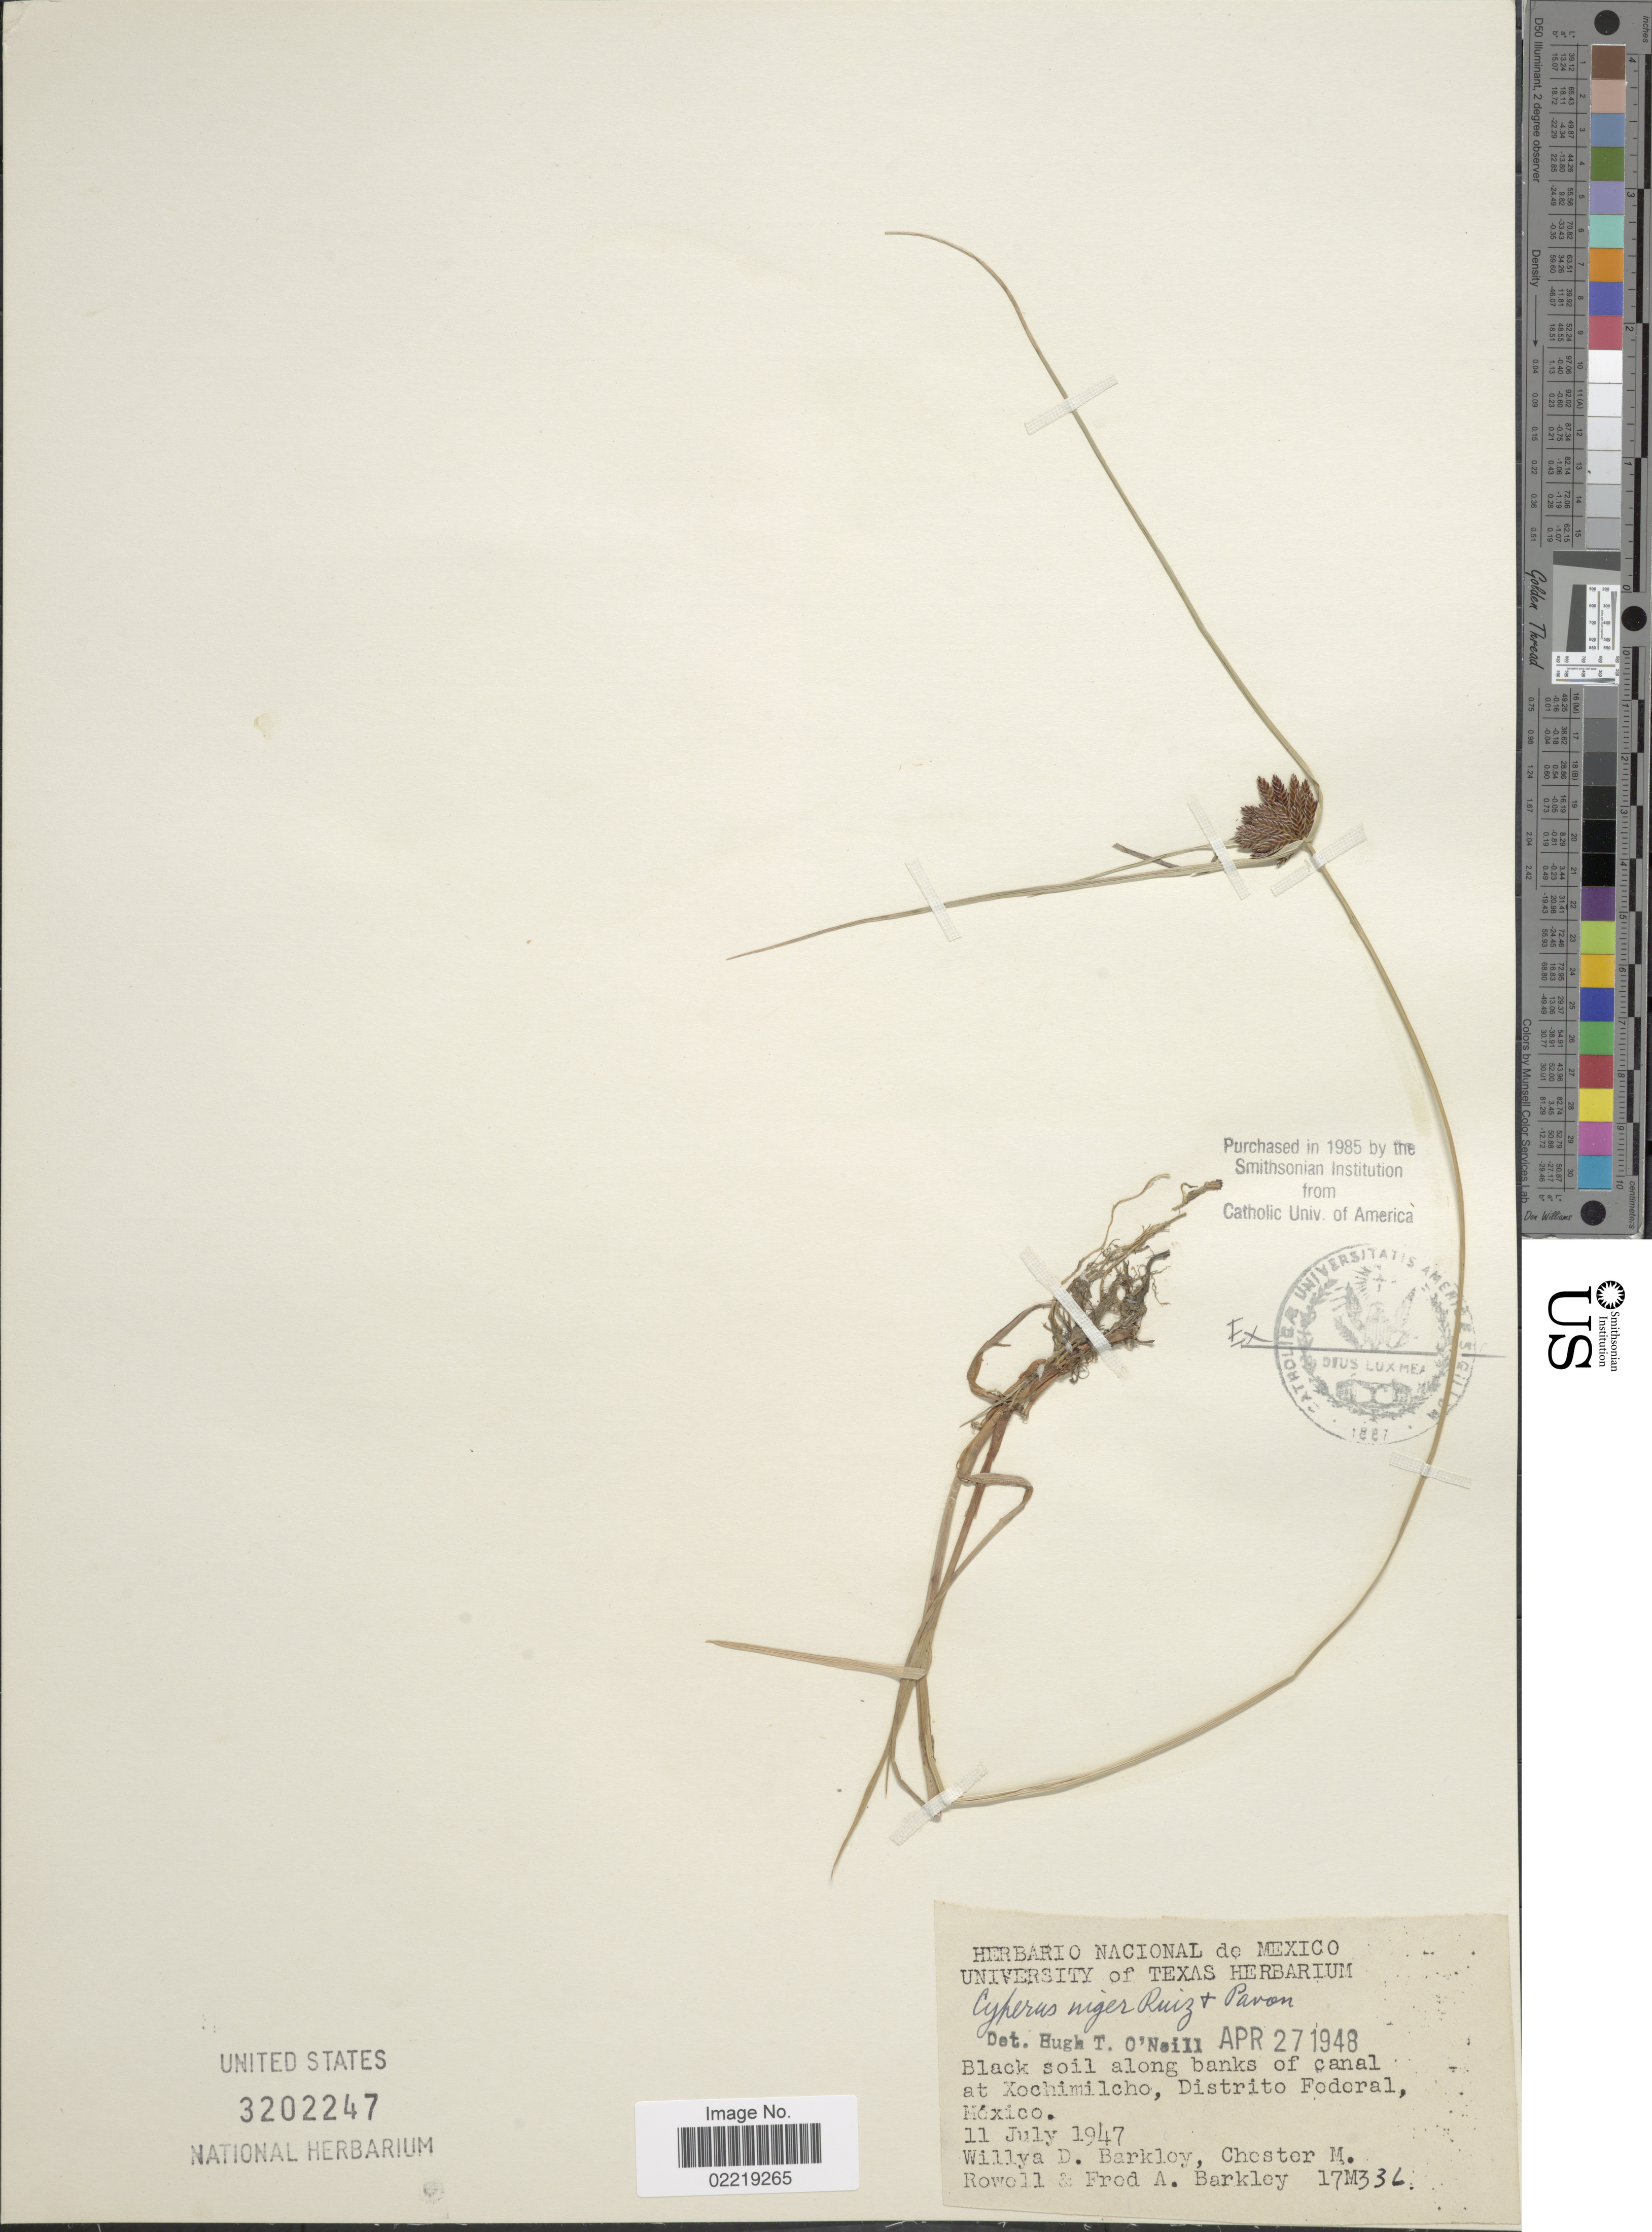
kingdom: Plantae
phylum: Tracheophyta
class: Liliopsida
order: Poales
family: Cyperaceae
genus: Cyperus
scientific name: Cyperus niger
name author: Ruiz & Pav.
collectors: W. Barkley, C. M. Rowell & F. A. Barkley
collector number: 17M336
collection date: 1947-07-11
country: Mexico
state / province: Distrito Federal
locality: Black soil along banks of canal at Xochimilcho, Distrito Federal, Mexico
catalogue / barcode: US 3202247